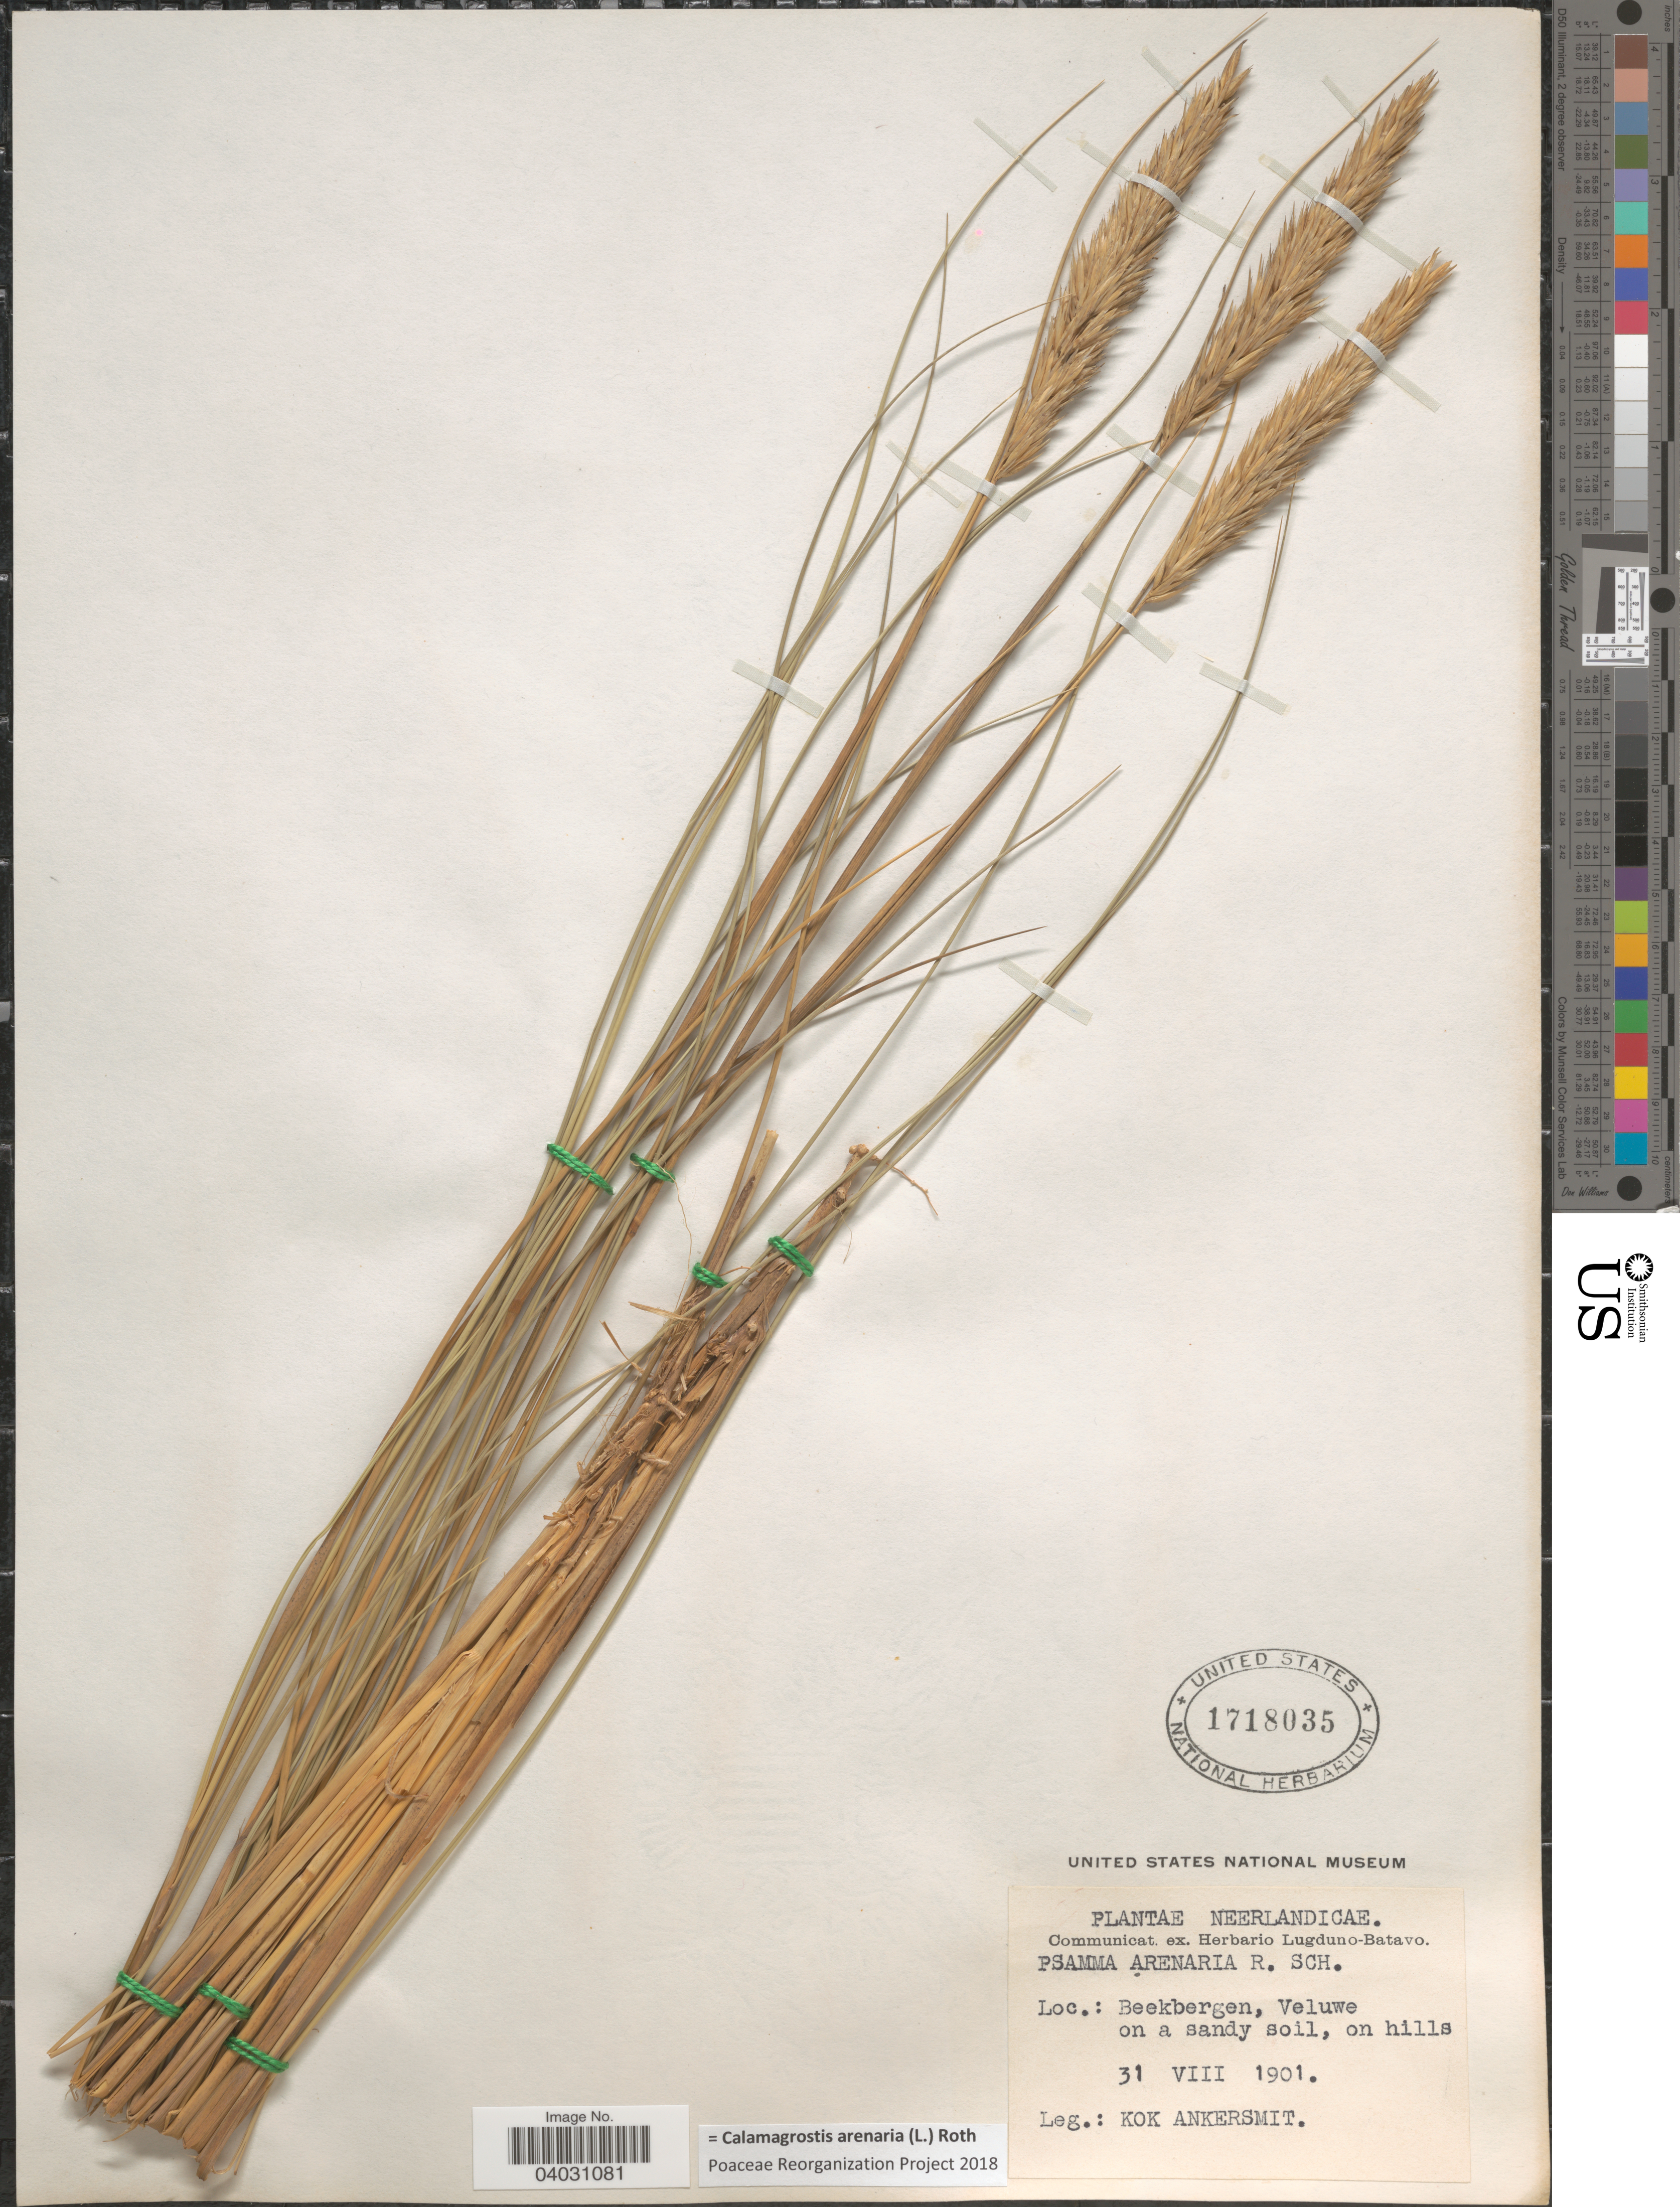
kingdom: Plantae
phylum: Tracheophyta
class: Liliopsida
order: Poales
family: Poaceae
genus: Calamagrostis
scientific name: Calamagrostis arenaria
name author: (L.) Roth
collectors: Kok Ankersmit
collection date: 1901-08-31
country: Netherlands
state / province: Gelderland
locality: Neerlandicae. Beekbergen, Veluwe on a sandy soil, on hills.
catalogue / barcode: US 1718035